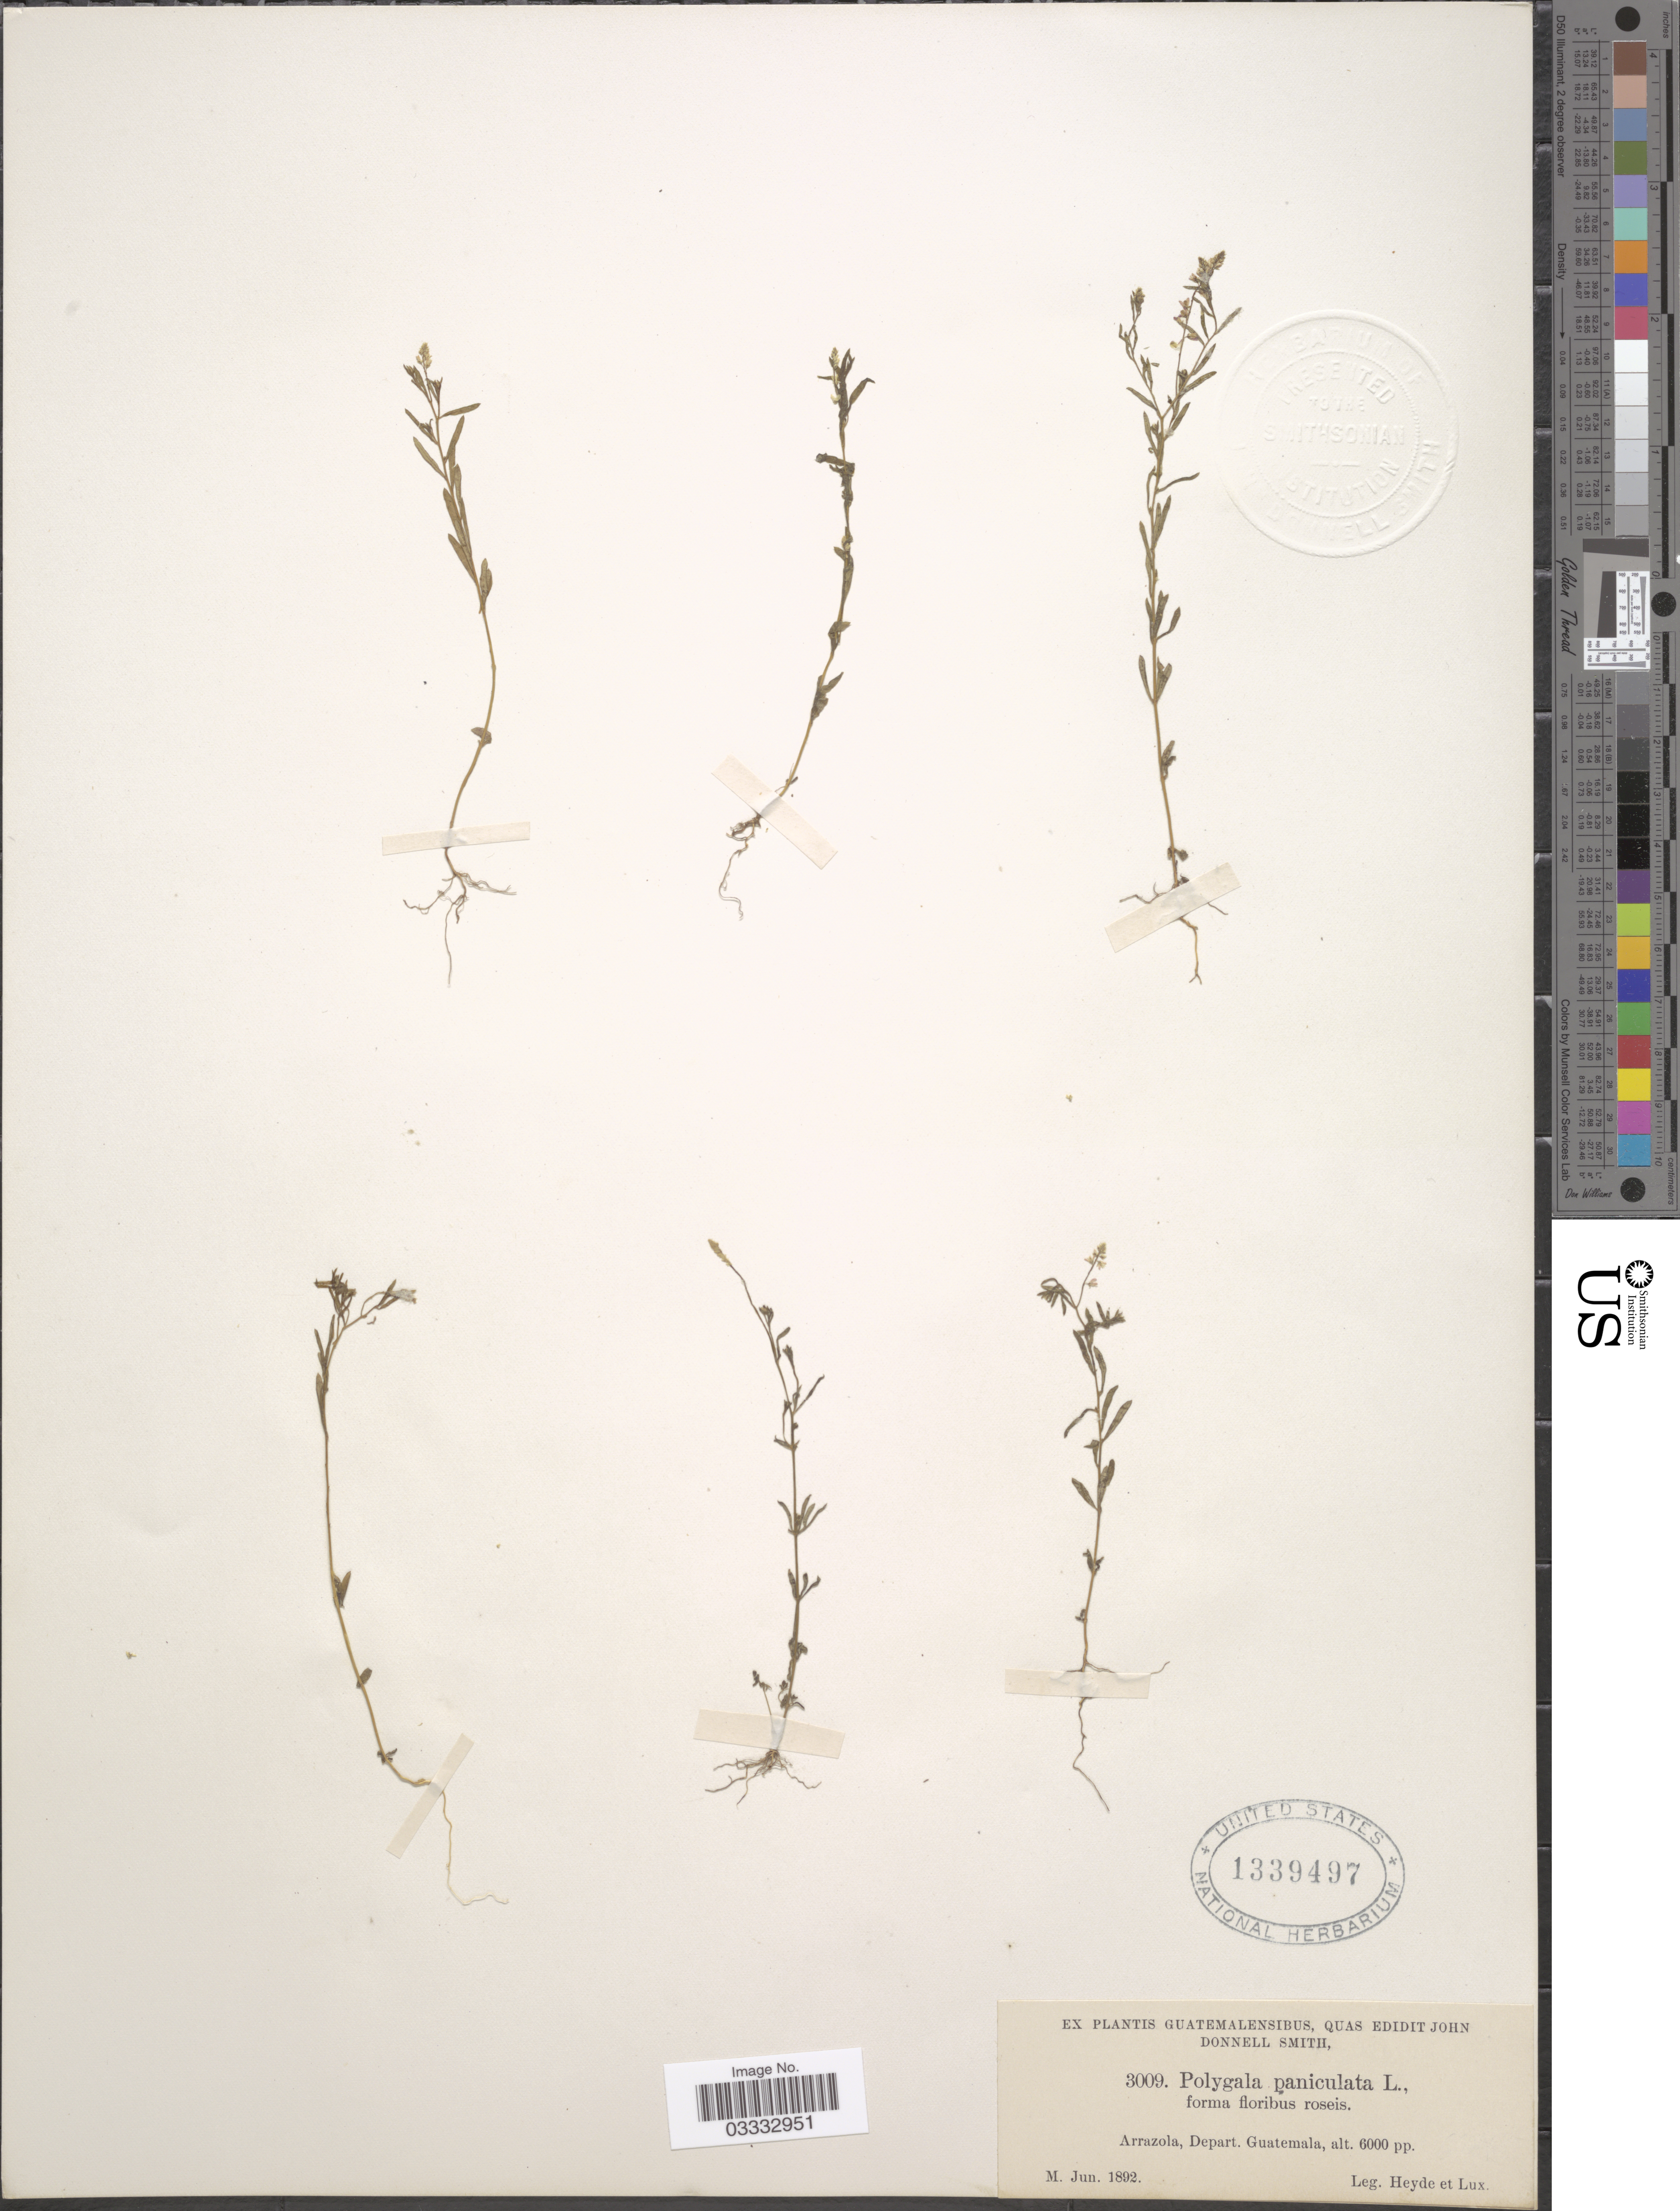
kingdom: Plantae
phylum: Tracheophyta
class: Magnoliopsida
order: Fabales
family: Polygalaceae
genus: Polygala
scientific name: Polygala paniculata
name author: L.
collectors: Heyde & Lux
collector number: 3009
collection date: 1892-06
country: Guatemala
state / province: Guatemala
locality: Arrazola, Depart. Guatemala.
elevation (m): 1829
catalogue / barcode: US 1339497